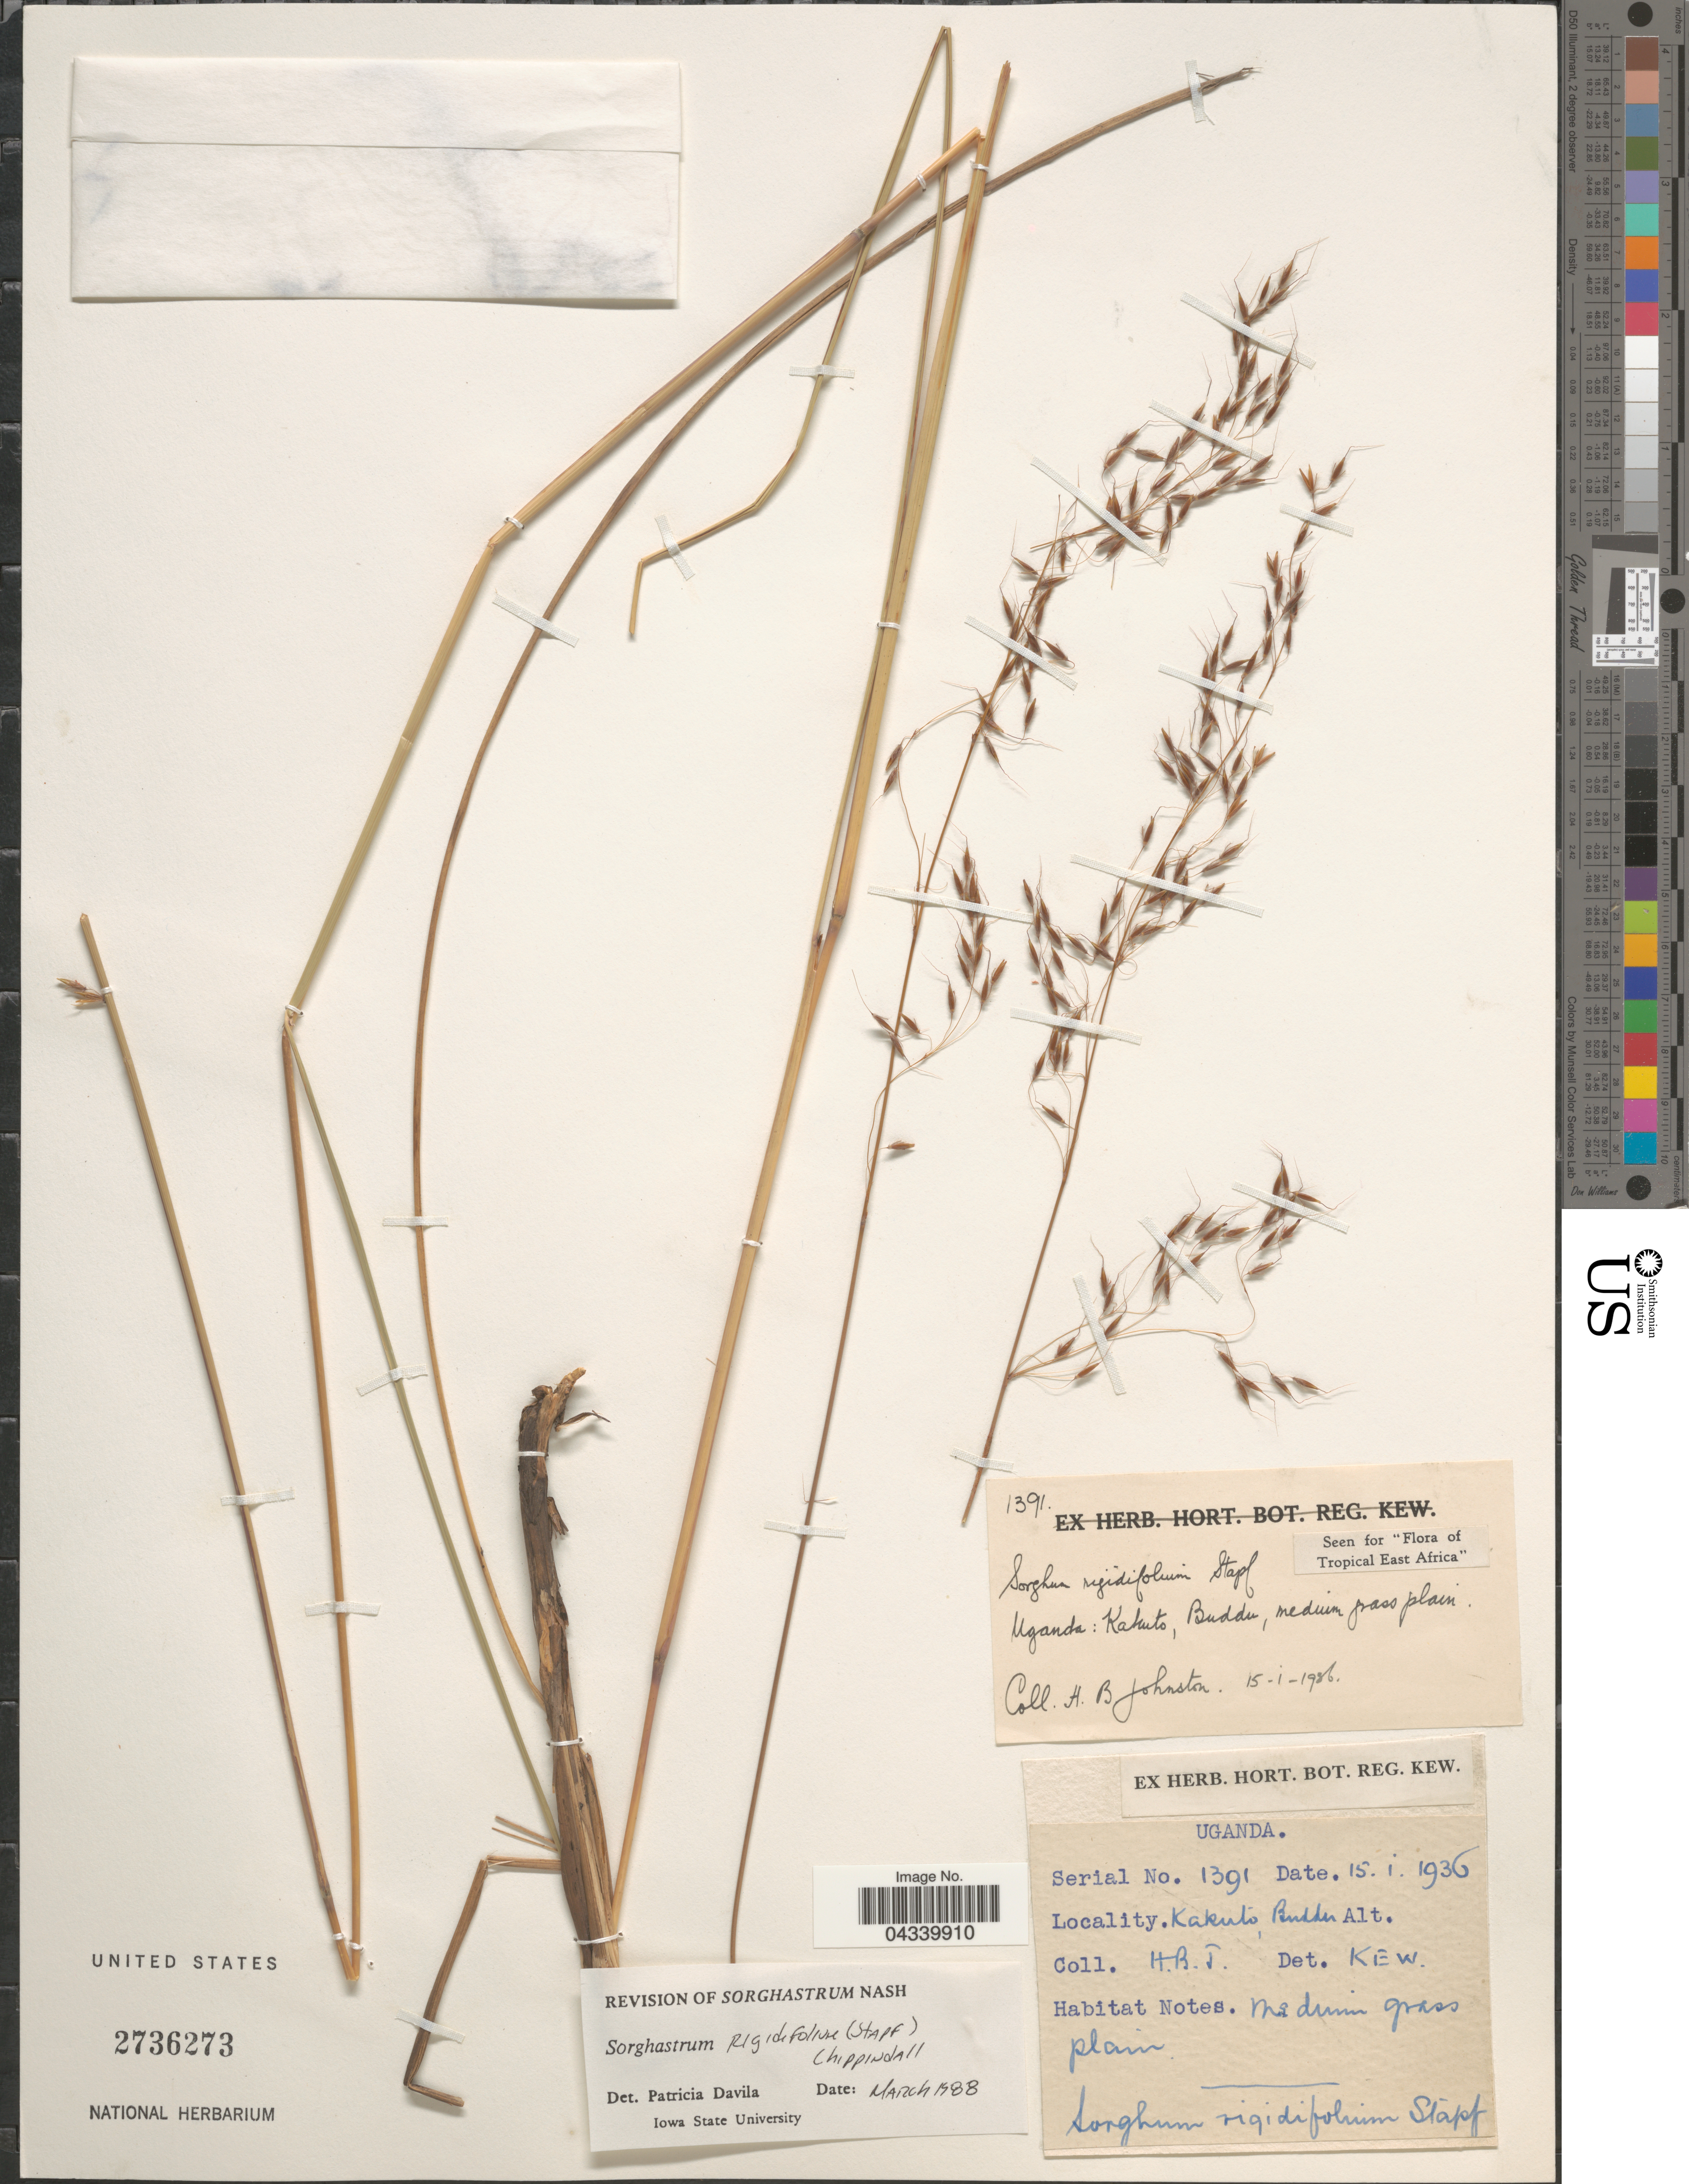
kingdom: Plantae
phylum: Tracheophyta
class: Liliopsida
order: Poales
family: Poaceae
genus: Sorghastrum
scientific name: Sorghastrum stipoides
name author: (Kunth) Nash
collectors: H. B. Johnston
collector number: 1391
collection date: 1936-01-15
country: Uganda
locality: Kakuto, Budden, medium grass plain.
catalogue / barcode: US 2736273